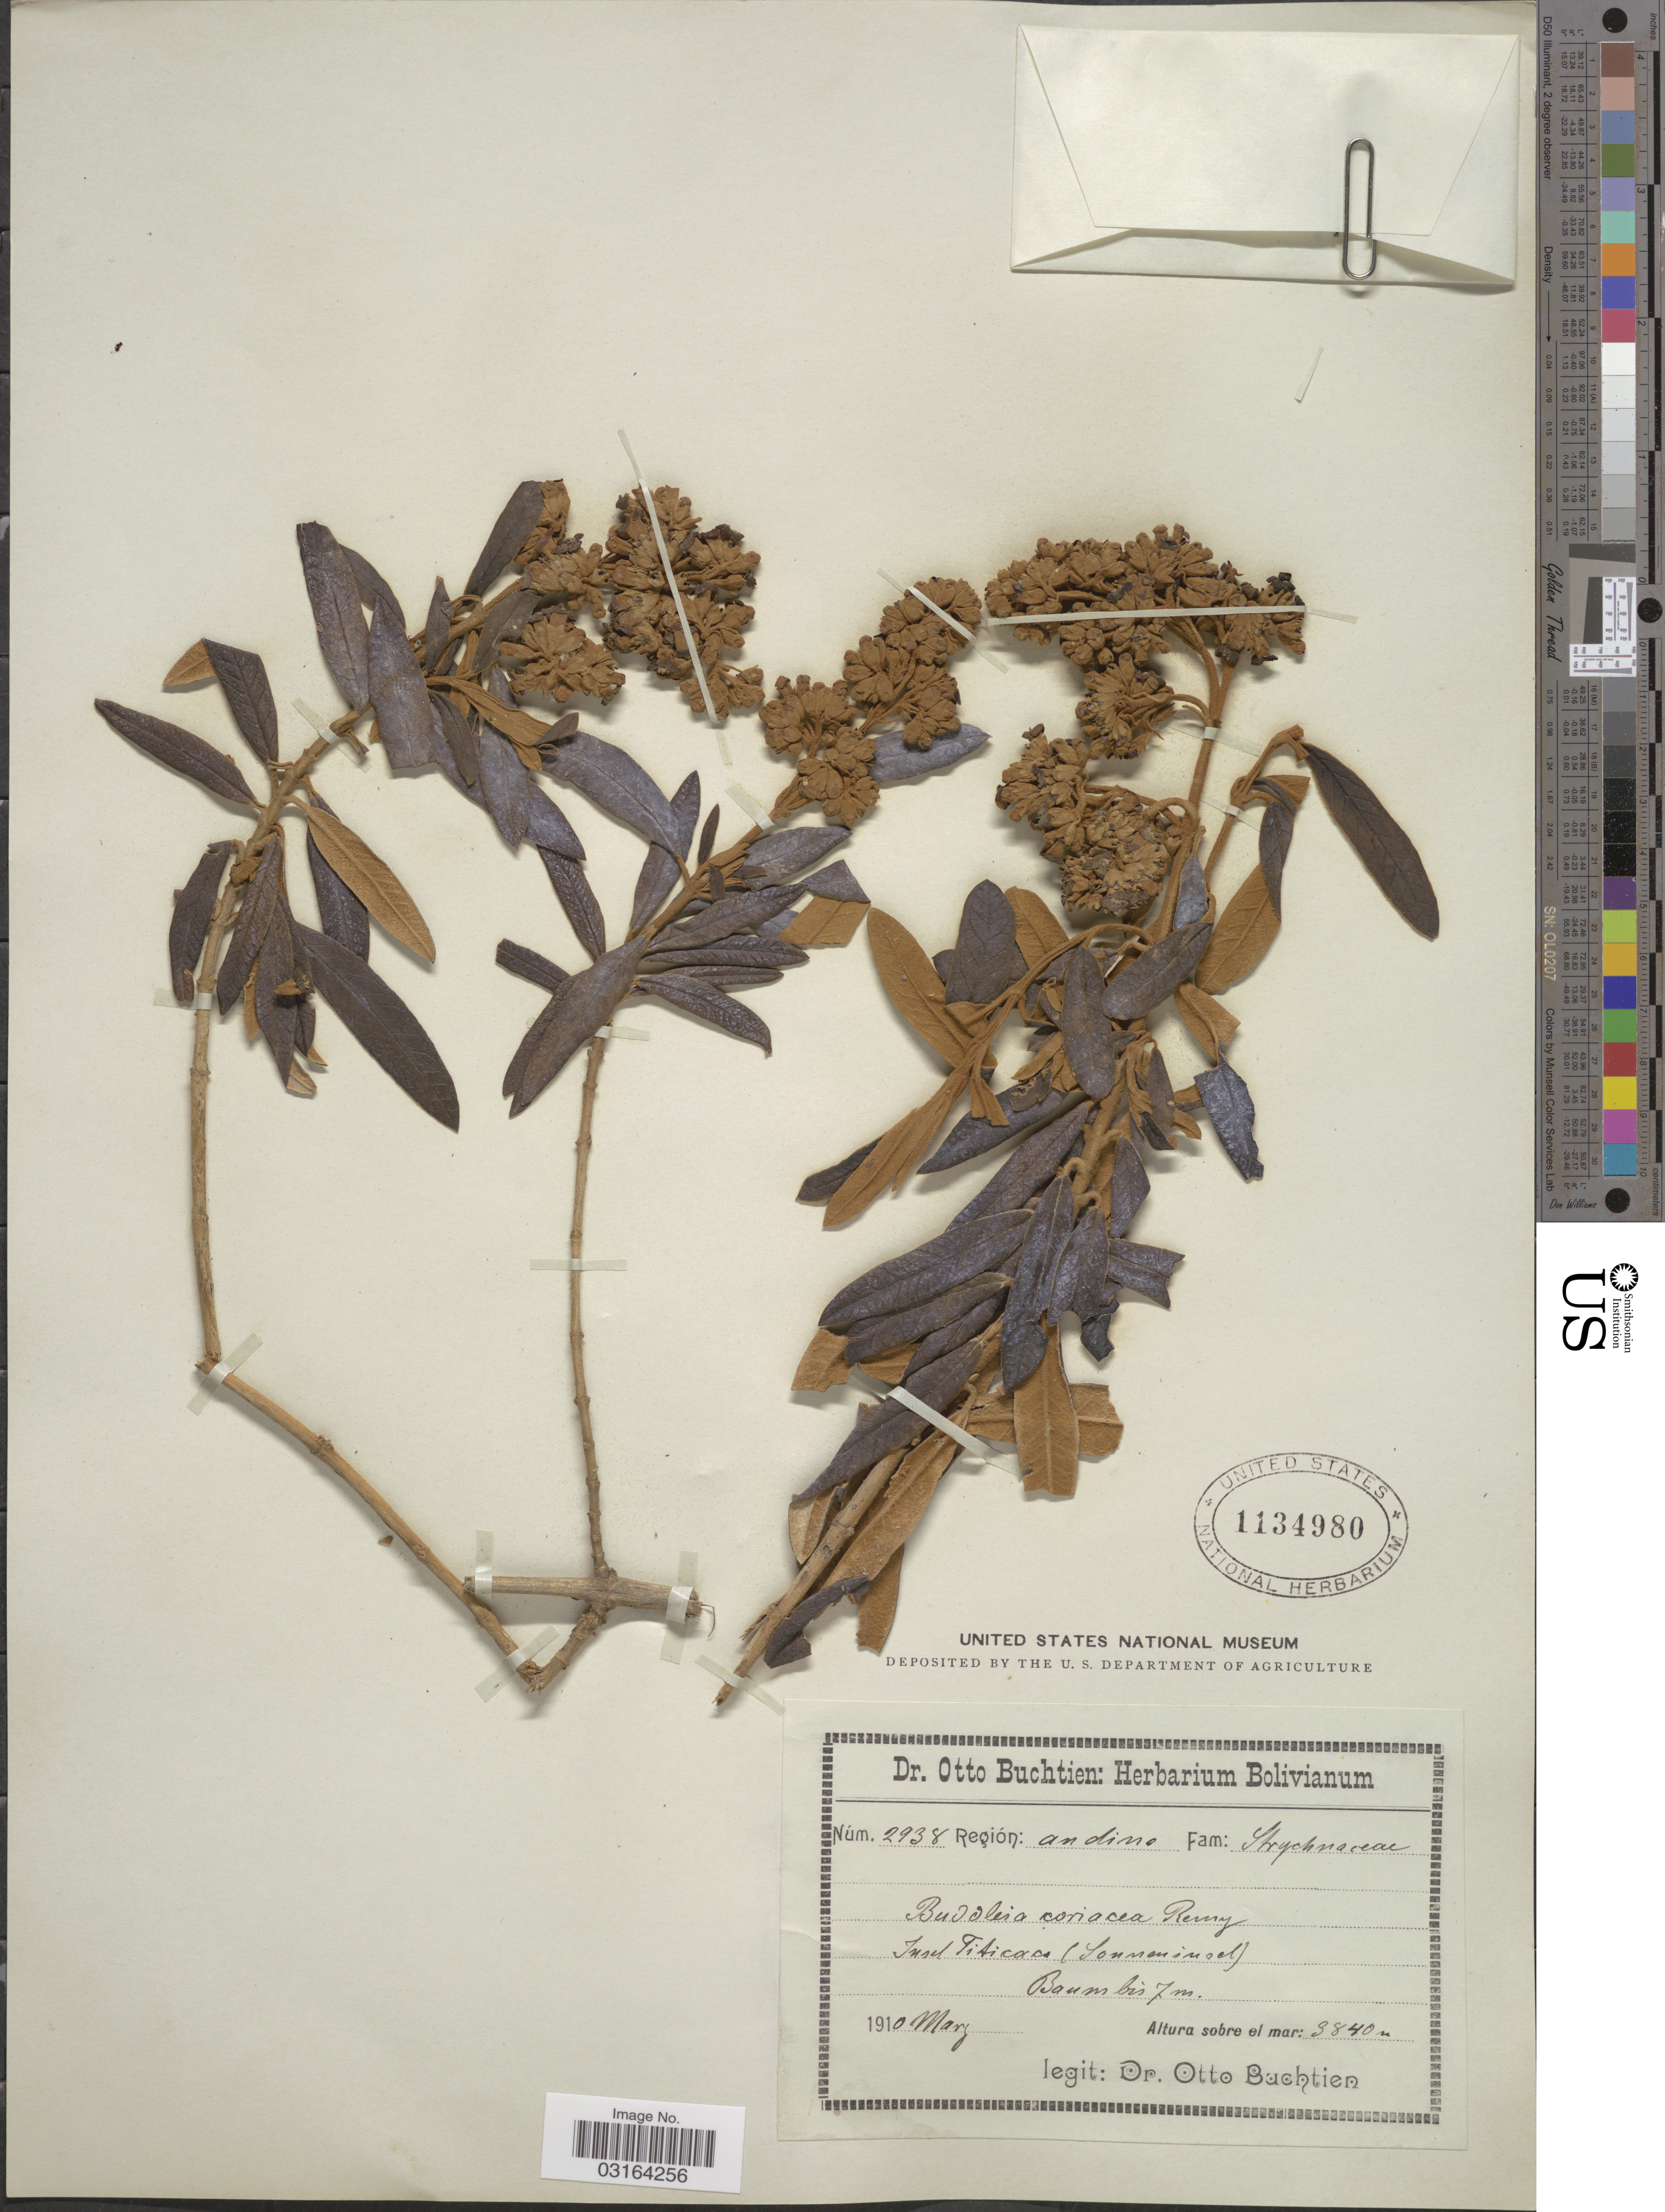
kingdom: Plantae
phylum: Tracheophyta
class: Magnoliopsida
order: Lamiales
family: Scrophulariaceae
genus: Buddleja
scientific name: Buddleja coriacea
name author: Remy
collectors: O. Buchtien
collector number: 2938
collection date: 1910-03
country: Bolivia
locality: Región: andino, Insel Titicaca (Sonneninsel).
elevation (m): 3840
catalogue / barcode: US 1134980